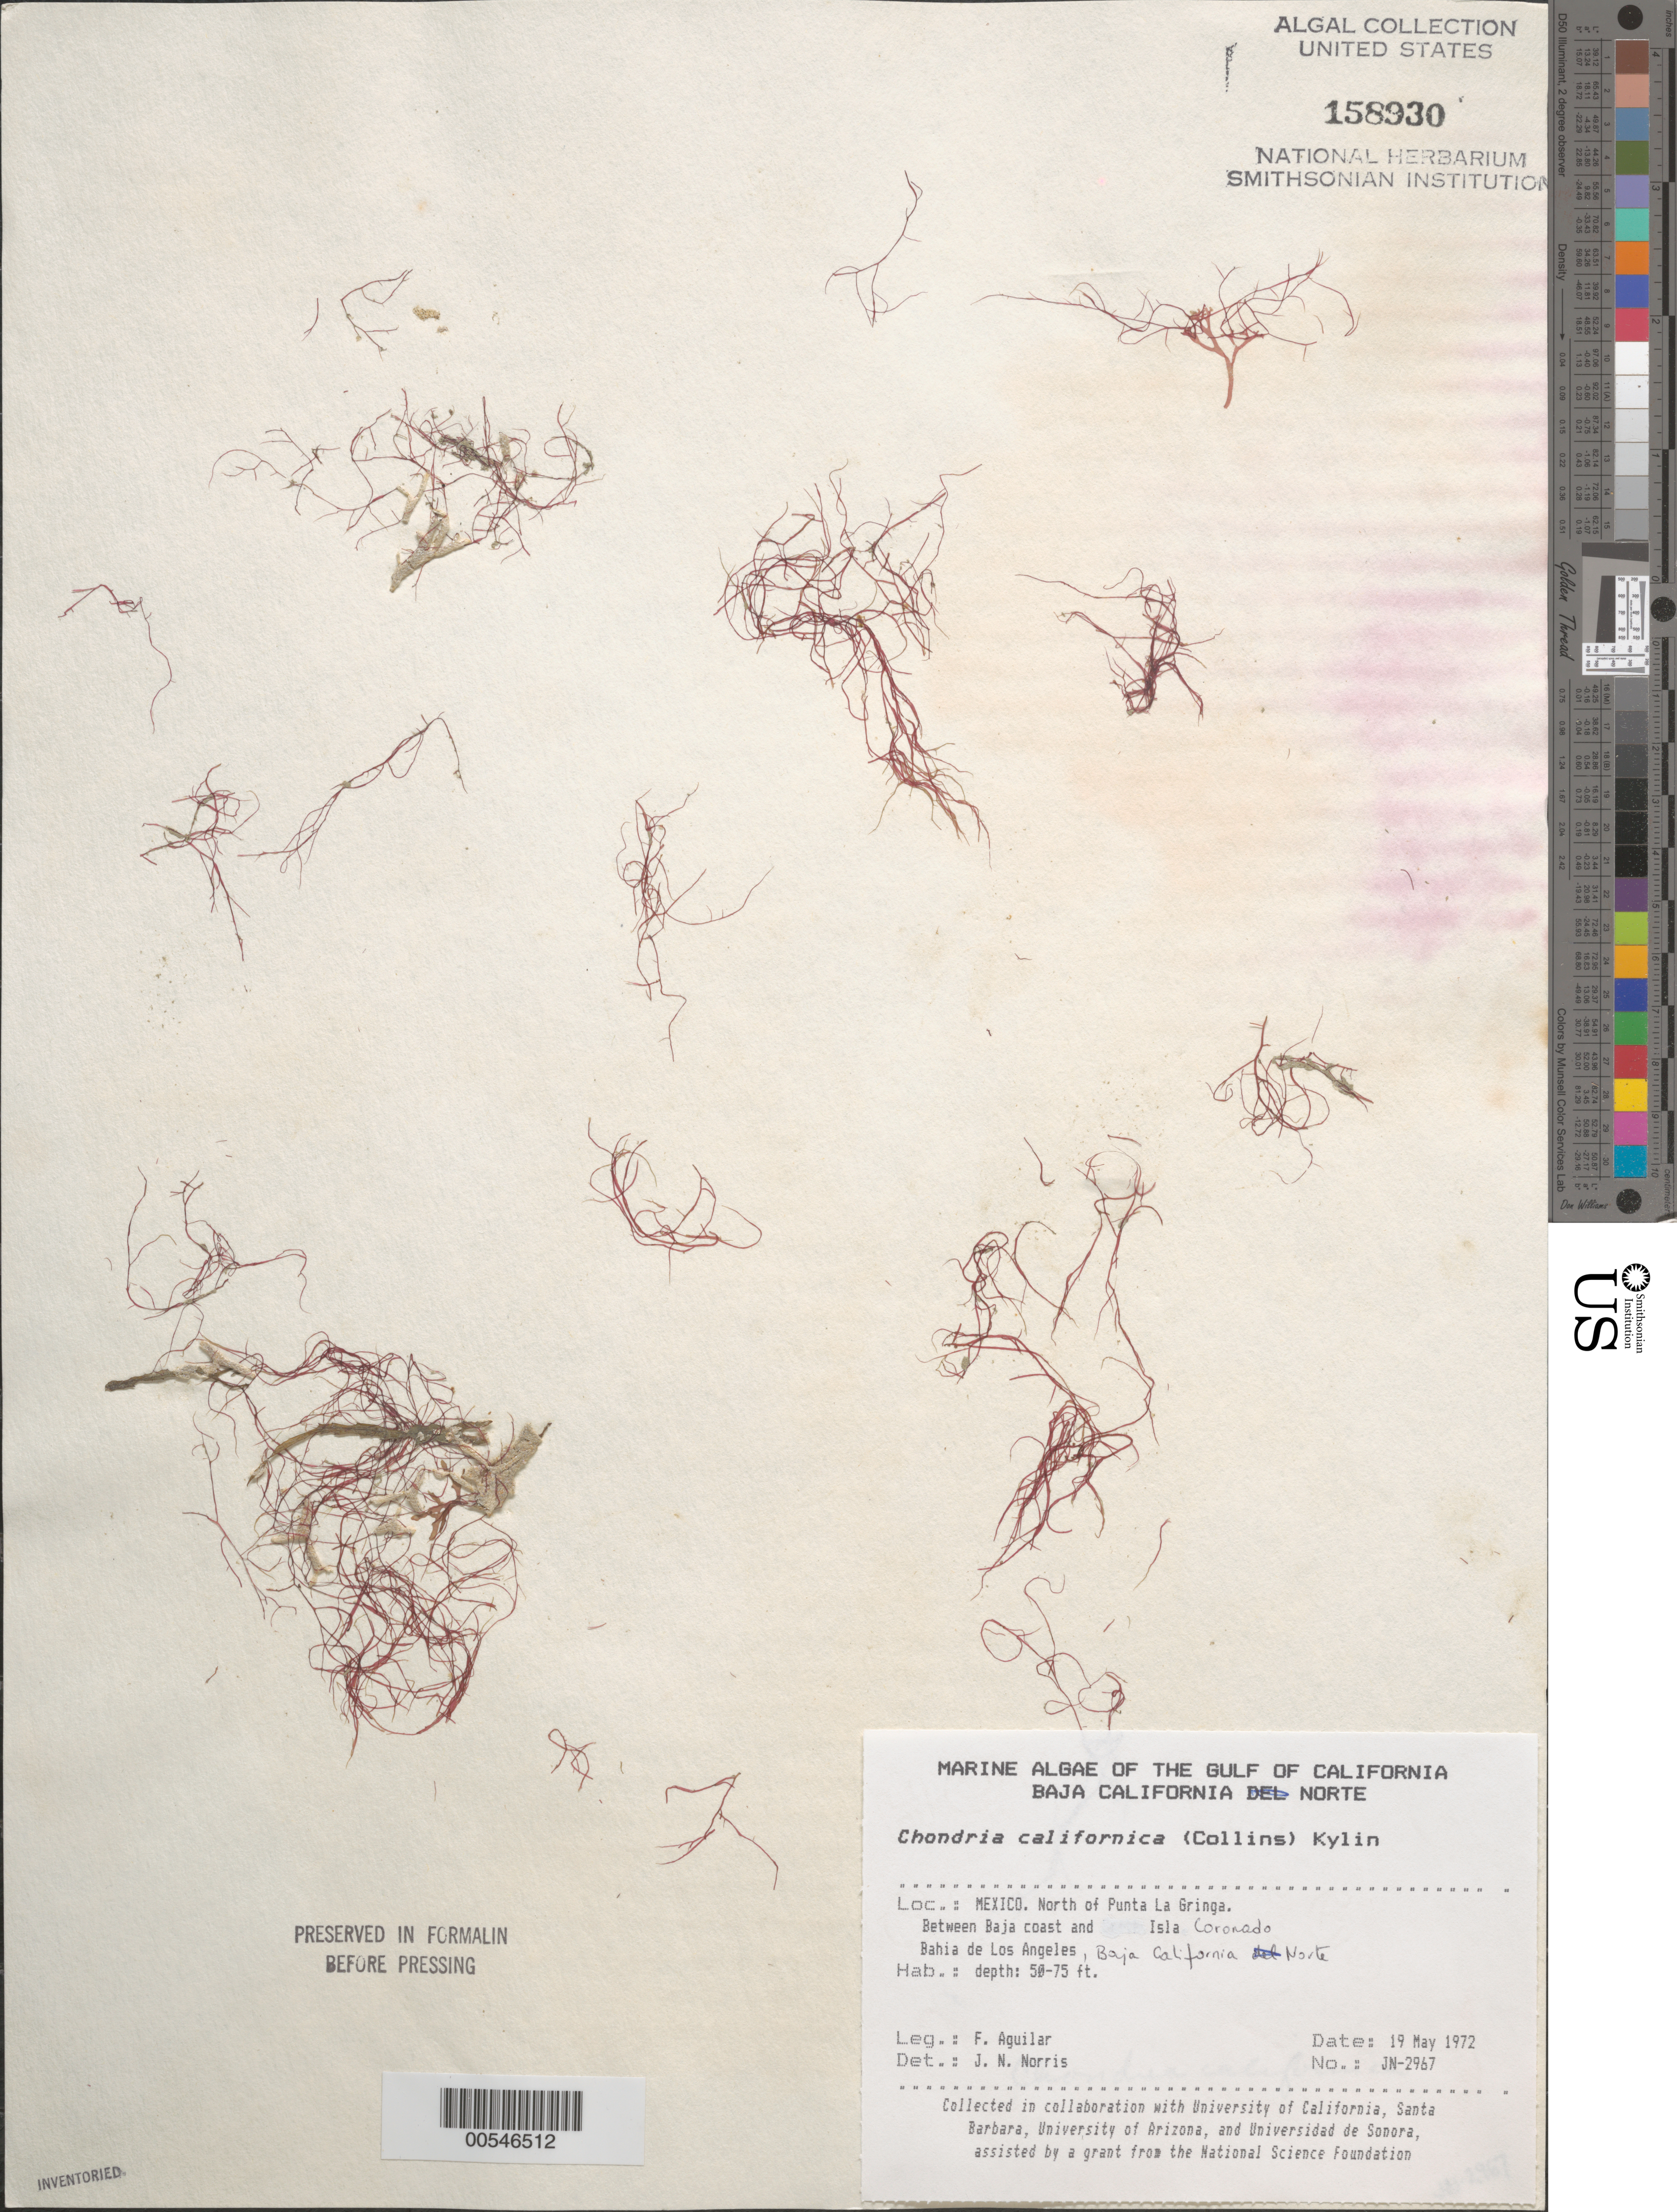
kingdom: Plantae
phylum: Rhodophyta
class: Florideophyceae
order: Ceramiales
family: Rhodomelaceae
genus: Chondria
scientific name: Chondria acrorhizophora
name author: Setch. & N.L. Gardner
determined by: Algae name updating Project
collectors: F. Aguilar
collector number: JN-2967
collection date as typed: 19 May 1972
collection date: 1972-05-19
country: Mexico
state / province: Baja California Norte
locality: Bahia de los Angeles, north of Punta La Gringa, between Baja coast and Isla Coronado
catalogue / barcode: US 158930